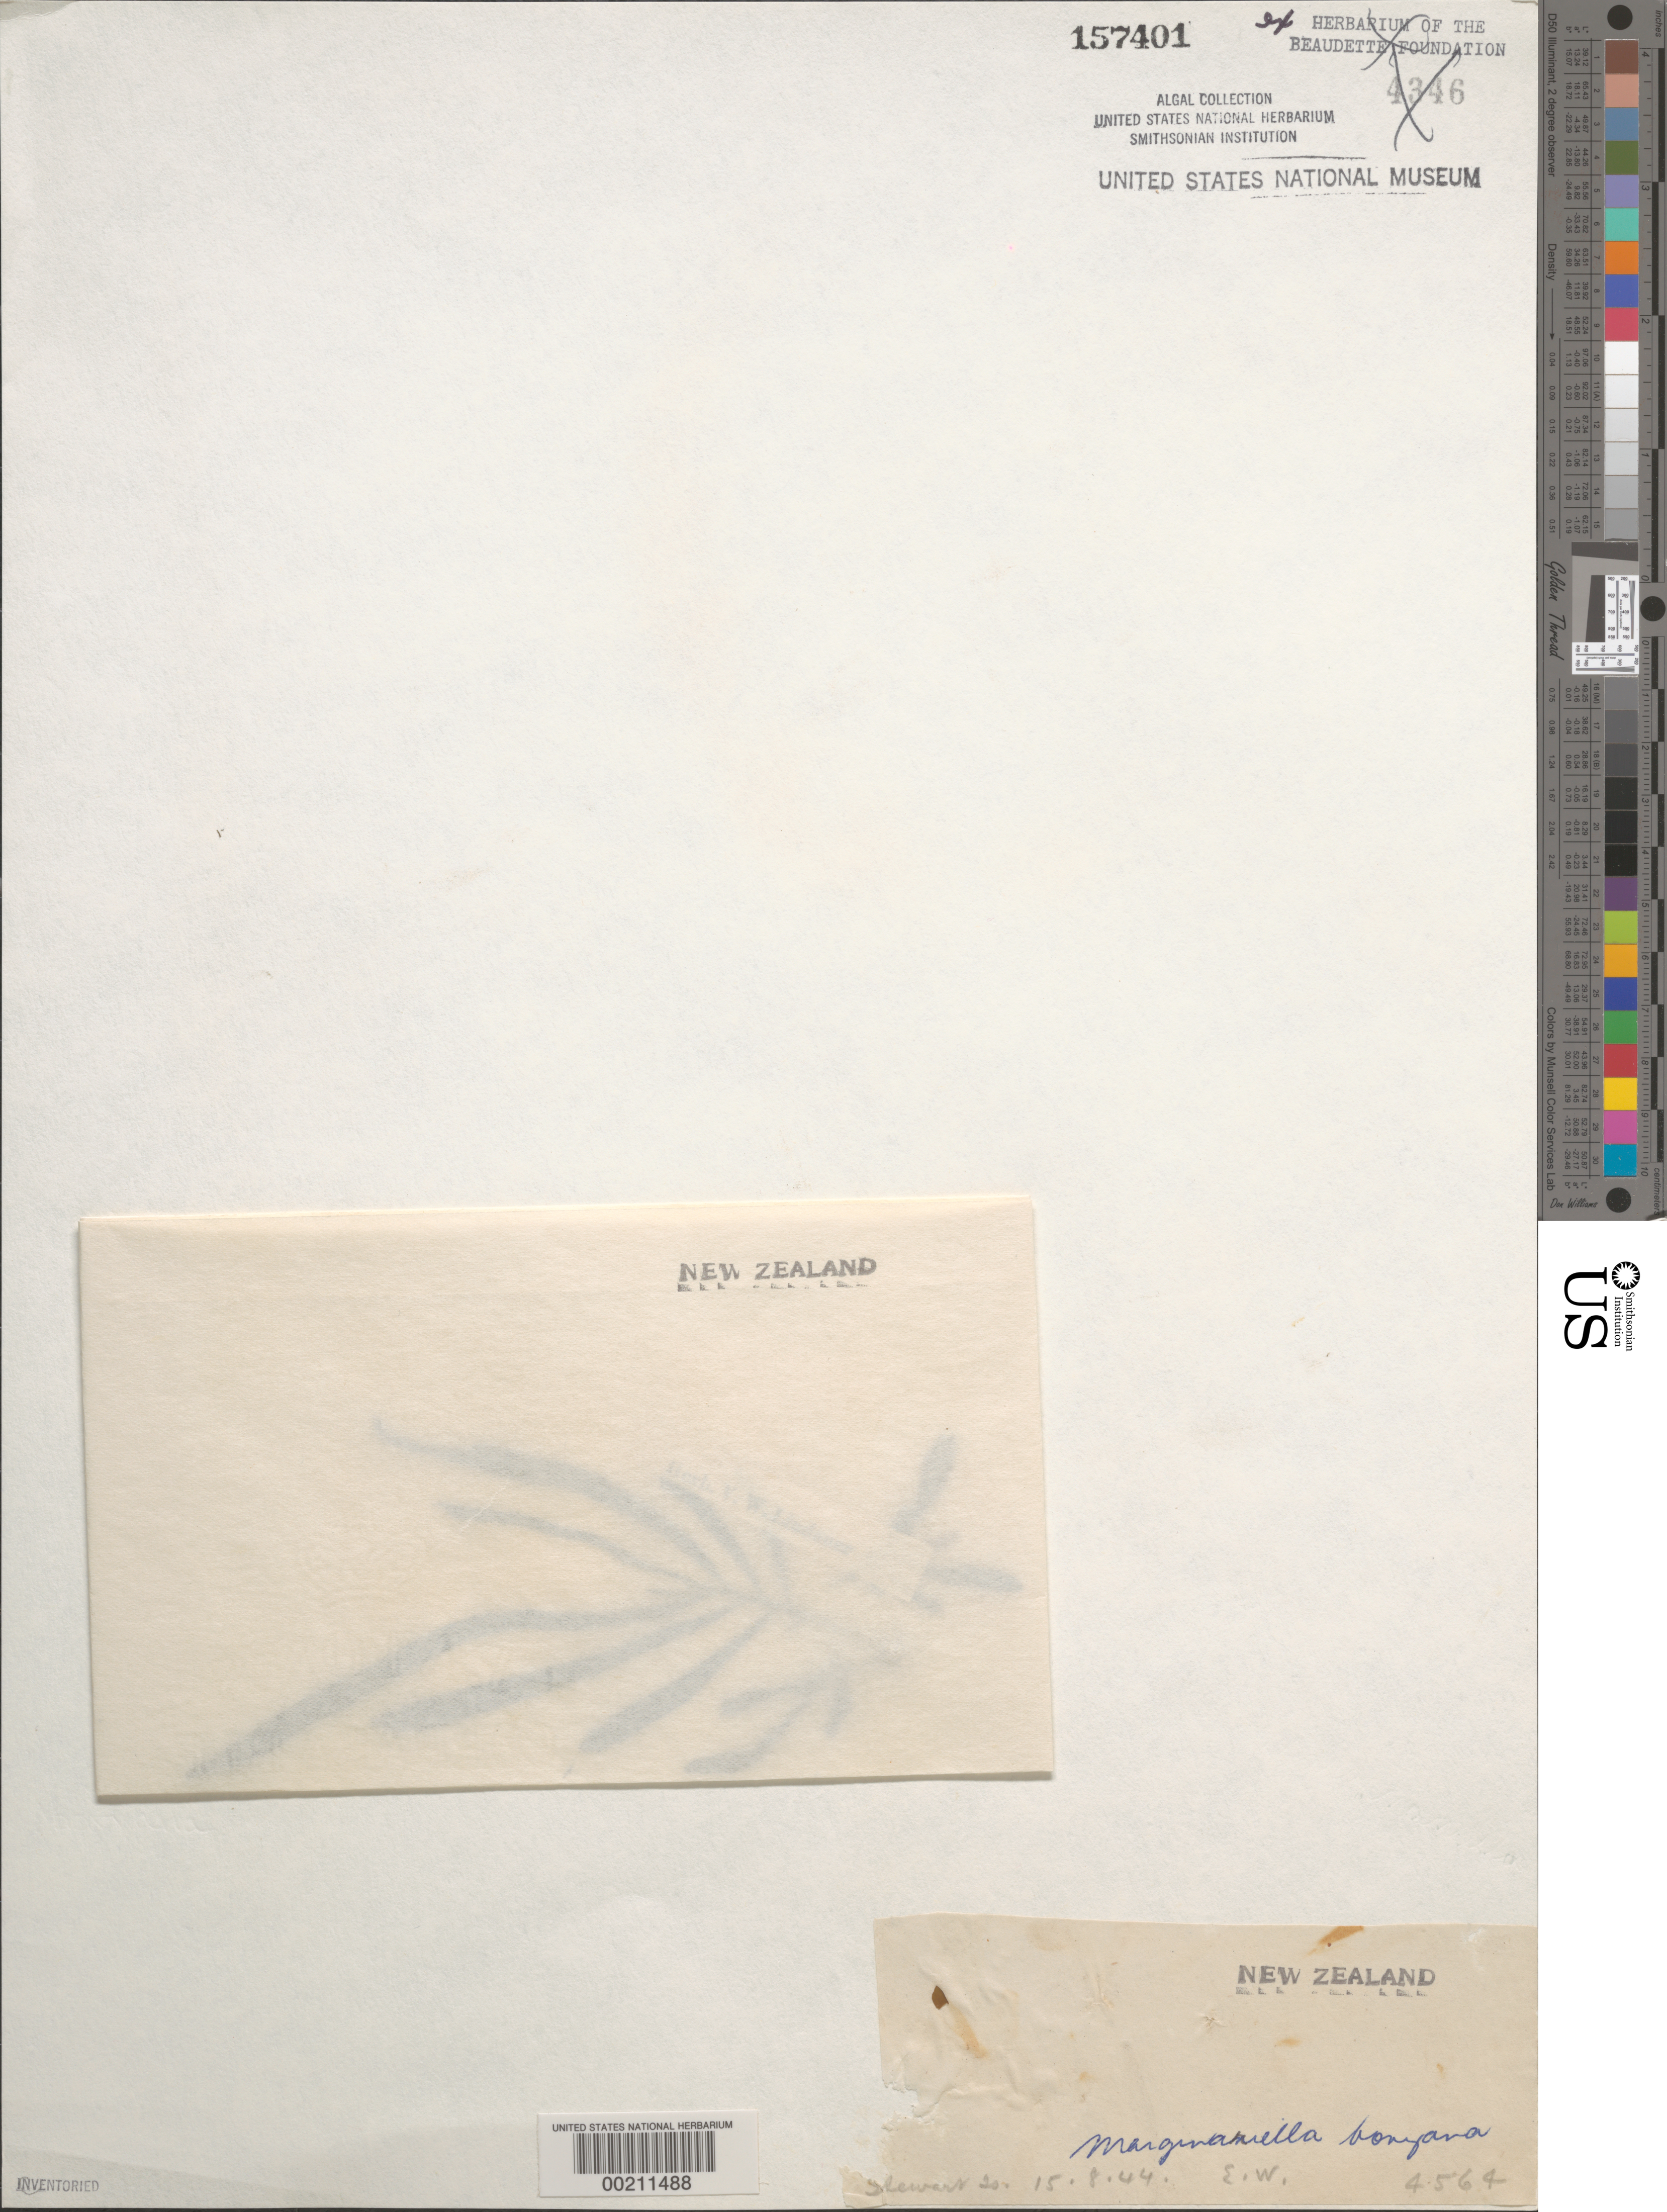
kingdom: Chromista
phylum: Ochrophyta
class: Phaeophyceae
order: Fucales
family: Seirococcaceae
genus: Marginariella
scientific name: Marginariella boryana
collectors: V. Lindauer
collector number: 4564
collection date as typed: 15 Aug 1944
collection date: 1944-08-15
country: New Zealand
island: Stewart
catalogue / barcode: US 157401